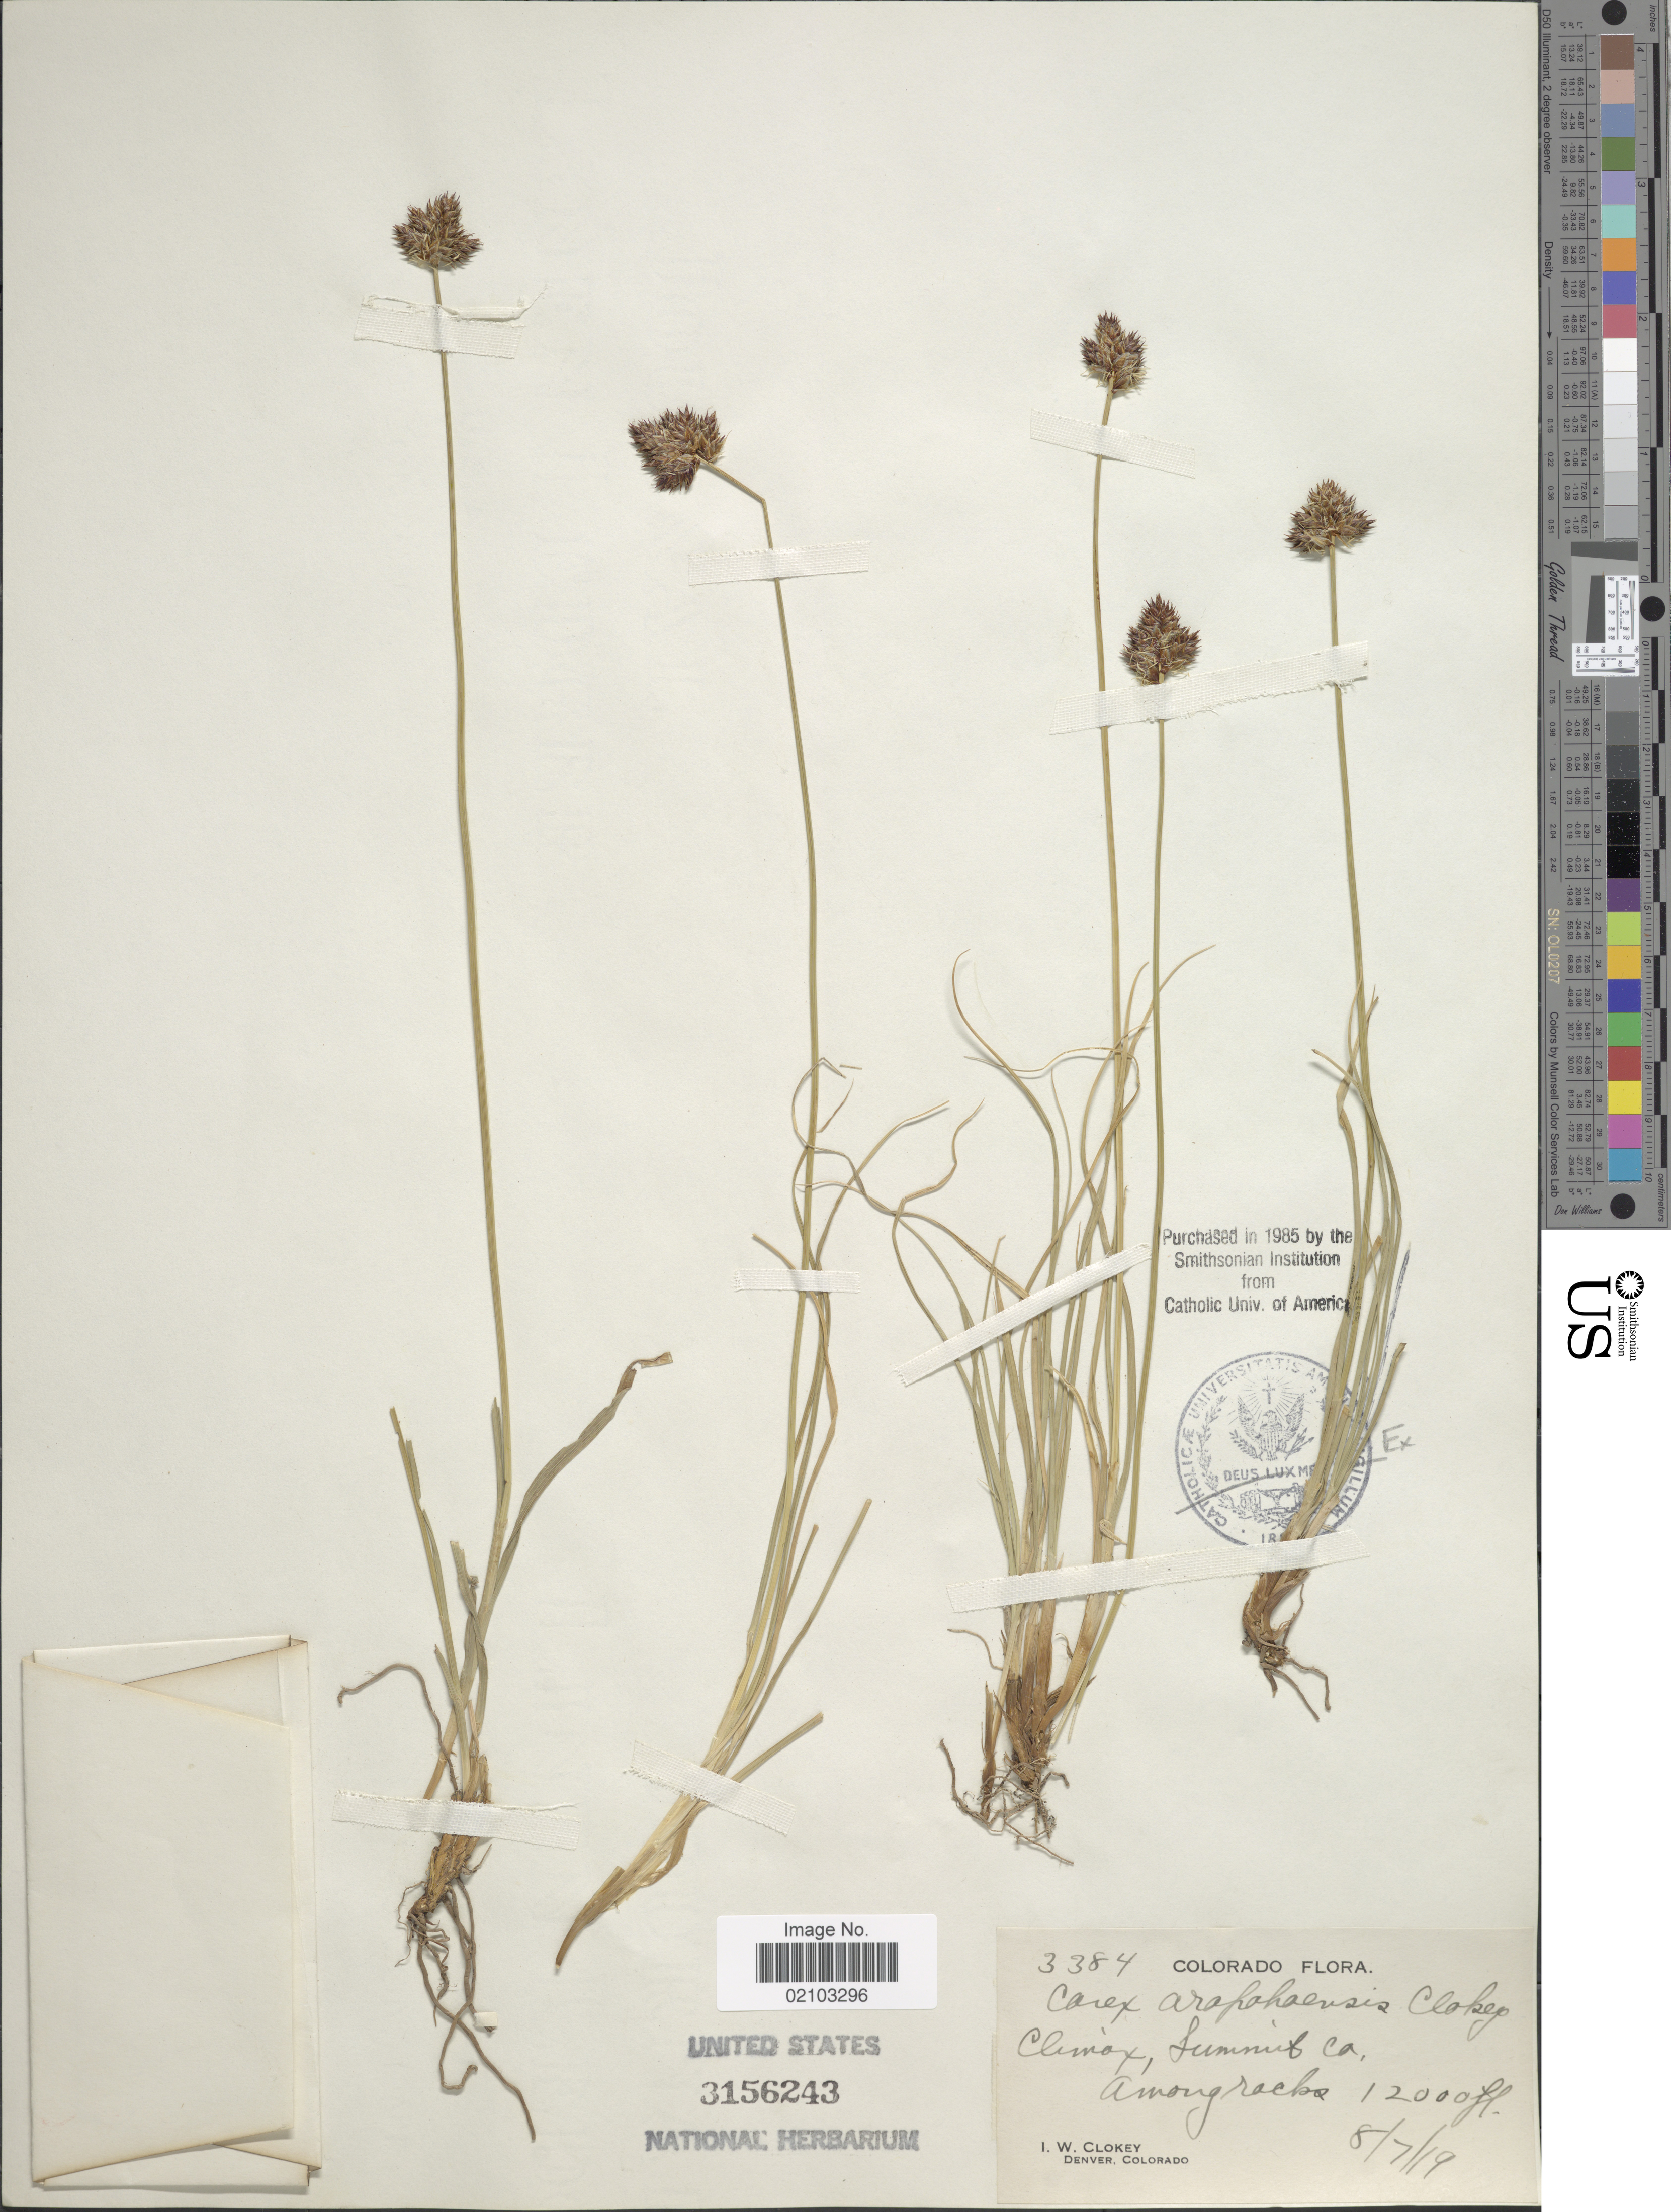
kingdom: Plantae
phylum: Tracheophyta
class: Liliopsida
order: Poales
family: Cyperaceae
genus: Carex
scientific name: Carex arapahoensis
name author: Clokey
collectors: I. W. Clokey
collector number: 3384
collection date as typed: Transcribed d/m/y: 7/8/19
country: United States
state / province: Colorado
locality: Climax, Summit Co. Among rocks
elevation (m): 3658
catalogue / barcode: US 3156243